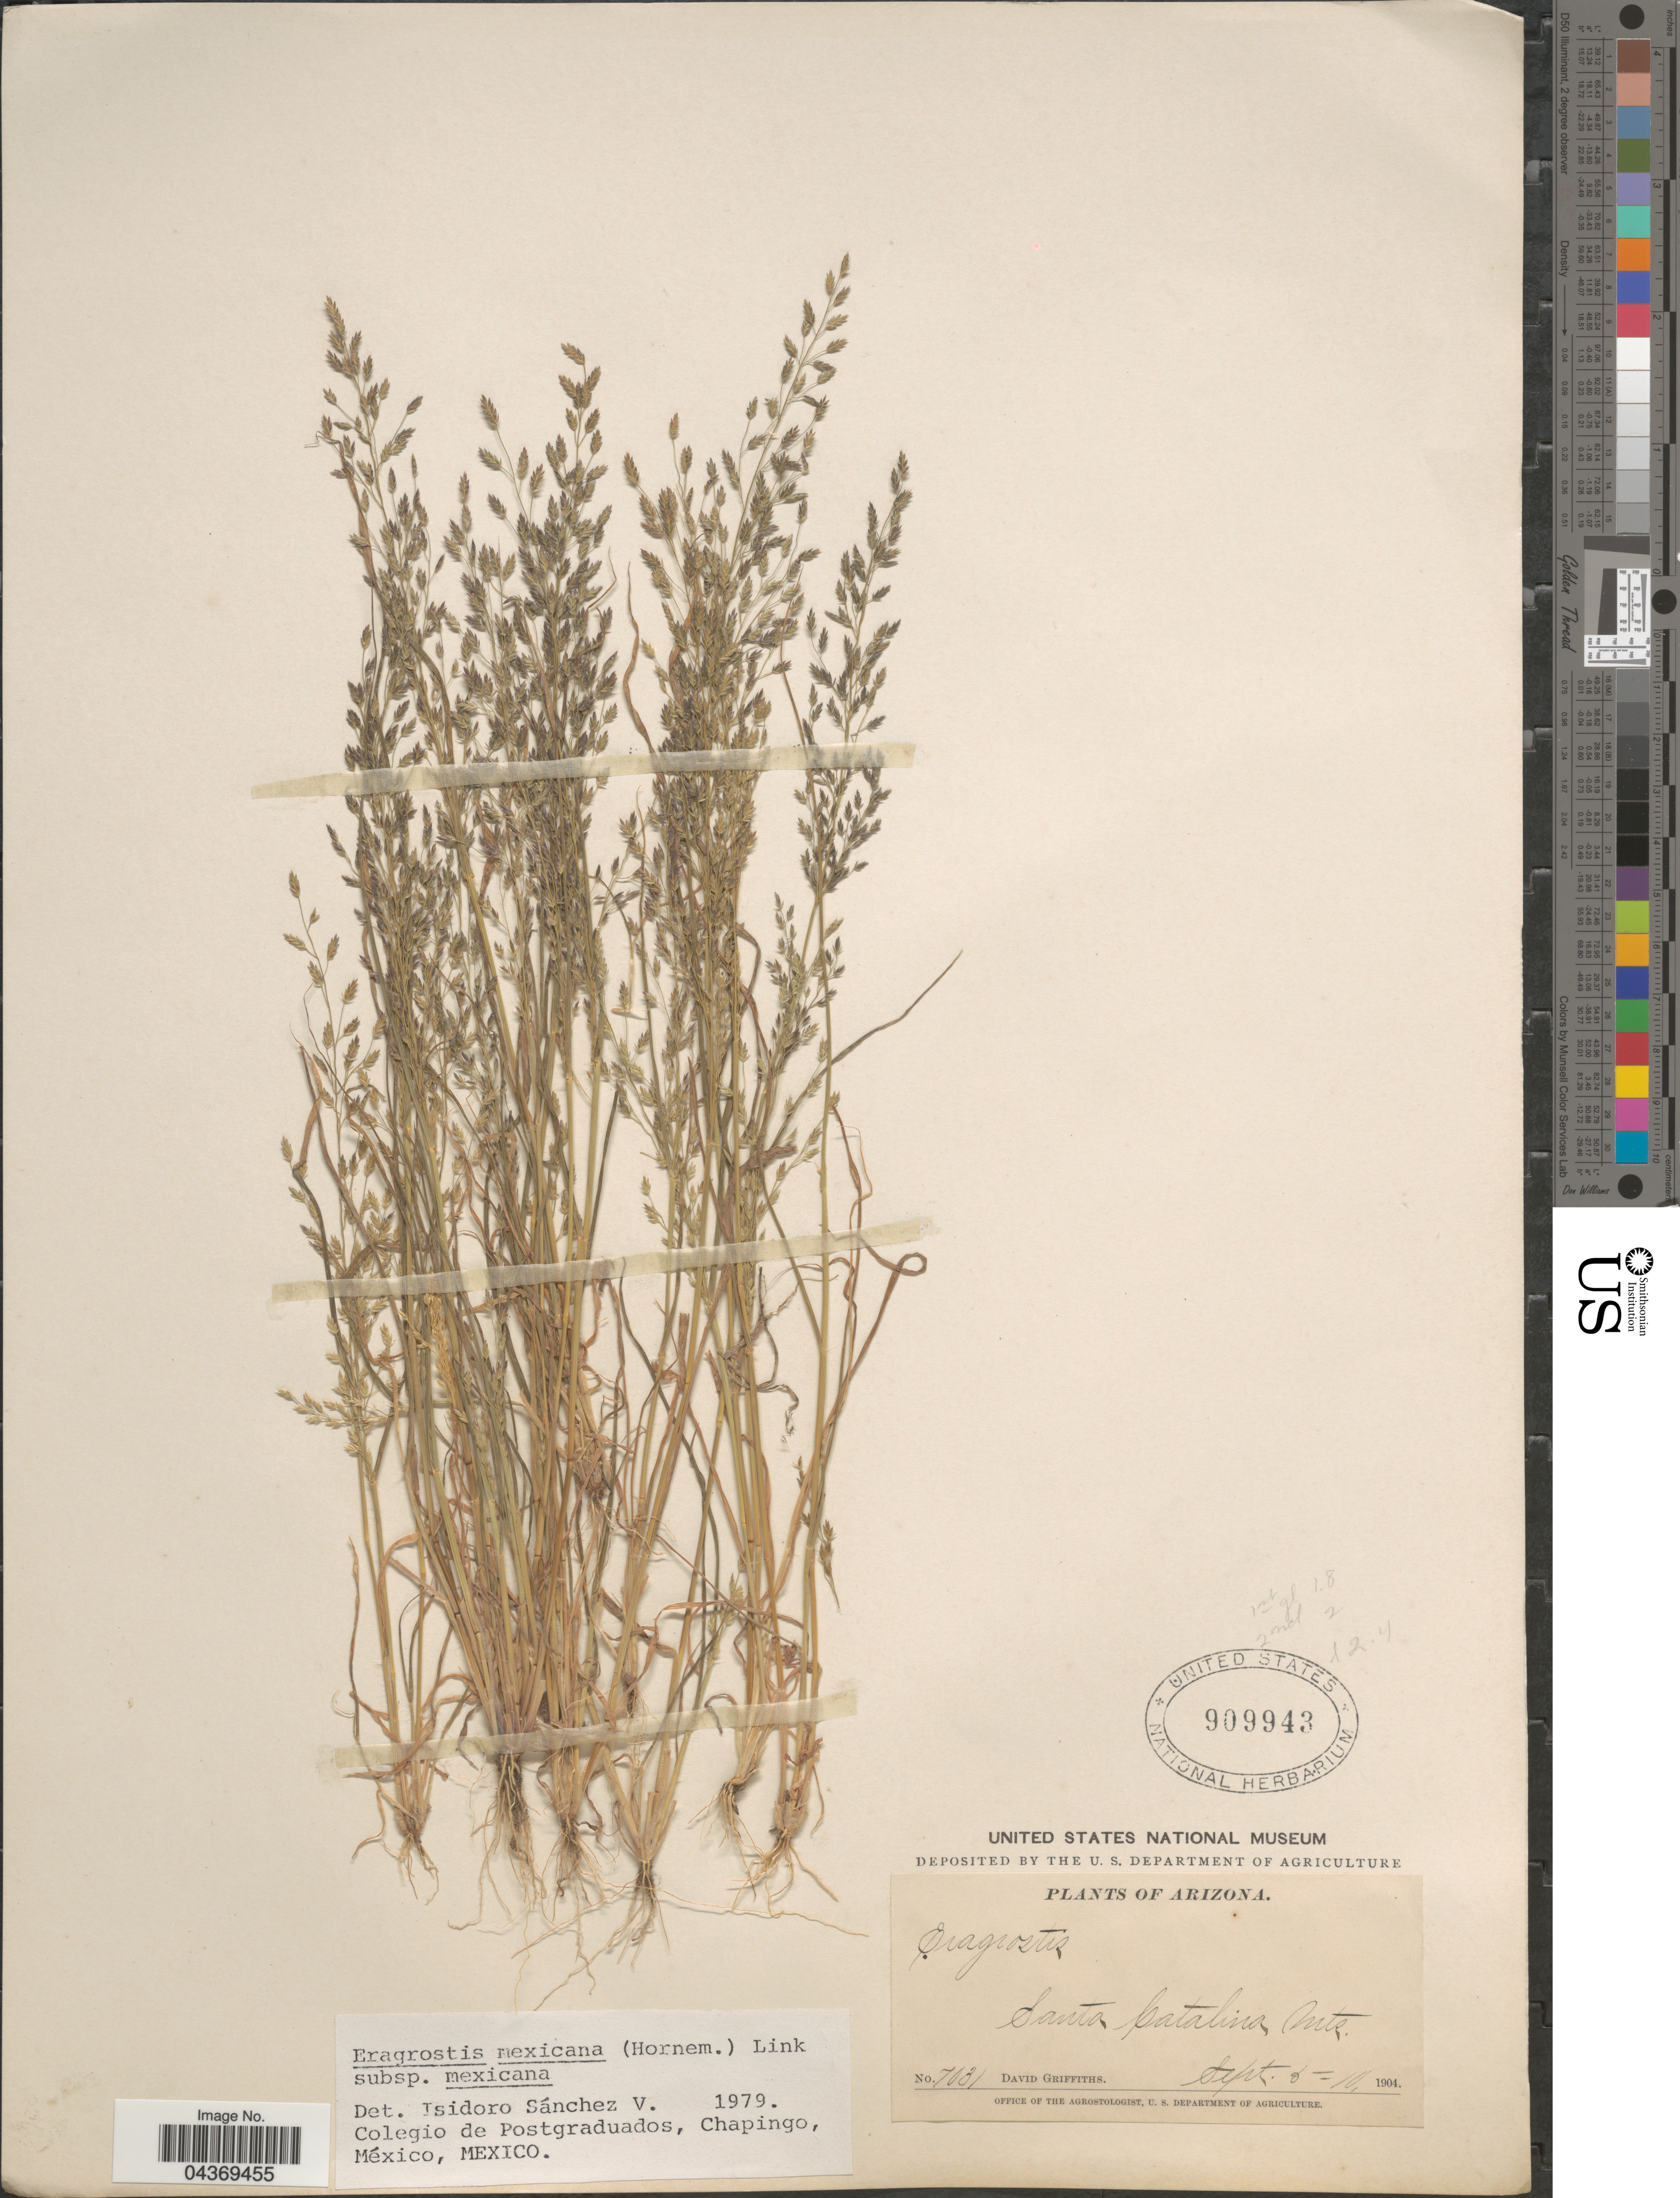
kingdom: Plantae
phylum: Tracheophyta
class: Liliopsida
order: Poales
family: Poaceae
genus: Eragrostis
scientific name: Eragrostis mexicana subsp. mexicana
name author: (Hornem.) Link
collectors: D. Griffiths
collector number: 7031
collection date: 1904-09-05/1904-09-10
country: United States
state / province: Arizona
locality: Santa Catalina Mts.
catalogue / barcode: US 909943